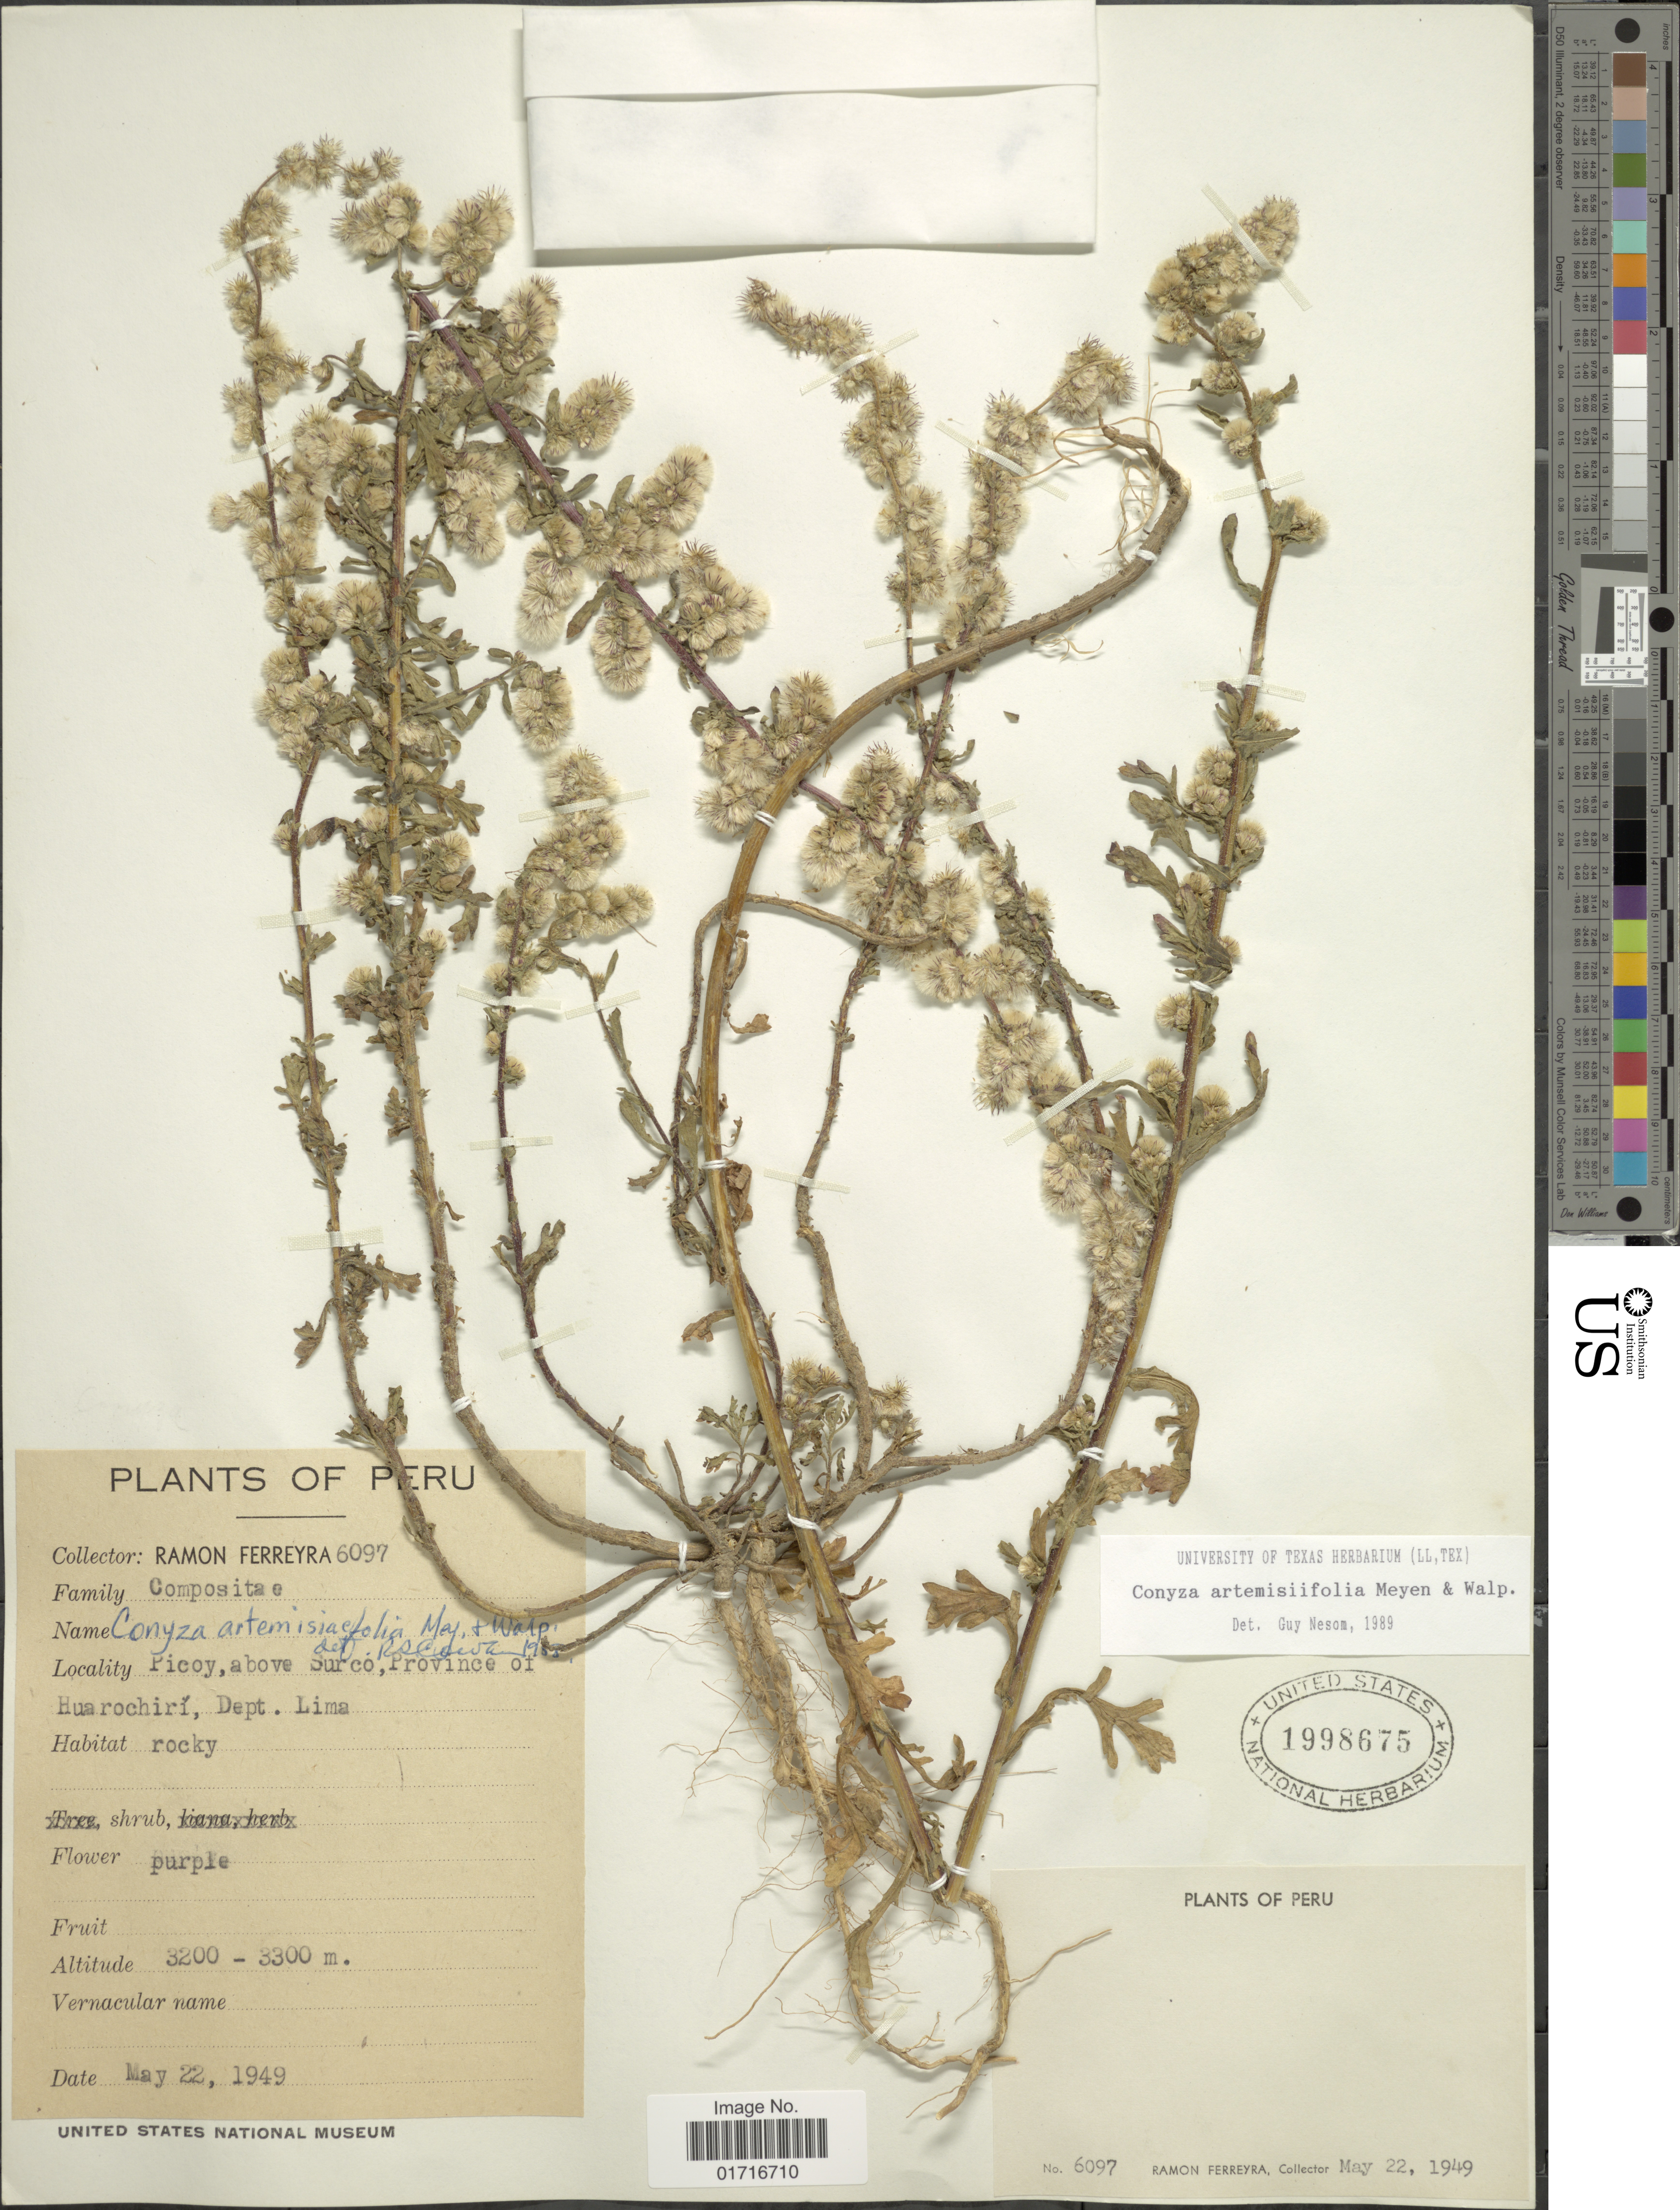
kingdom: Plantae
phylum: Tracheophyta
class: Magnoliopsida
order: Asterales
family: Asteraceae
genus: Conyza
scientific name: Conyza artemisifolia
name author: Meyen & Walp.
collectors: R. A. Ferreyra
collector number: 6097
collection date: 1949-05-22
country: Peru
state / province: Lima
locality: Picoy, above Surco, Province of Huarochiri, Dept. Lima.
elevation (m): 3200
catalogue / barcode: US 1998675